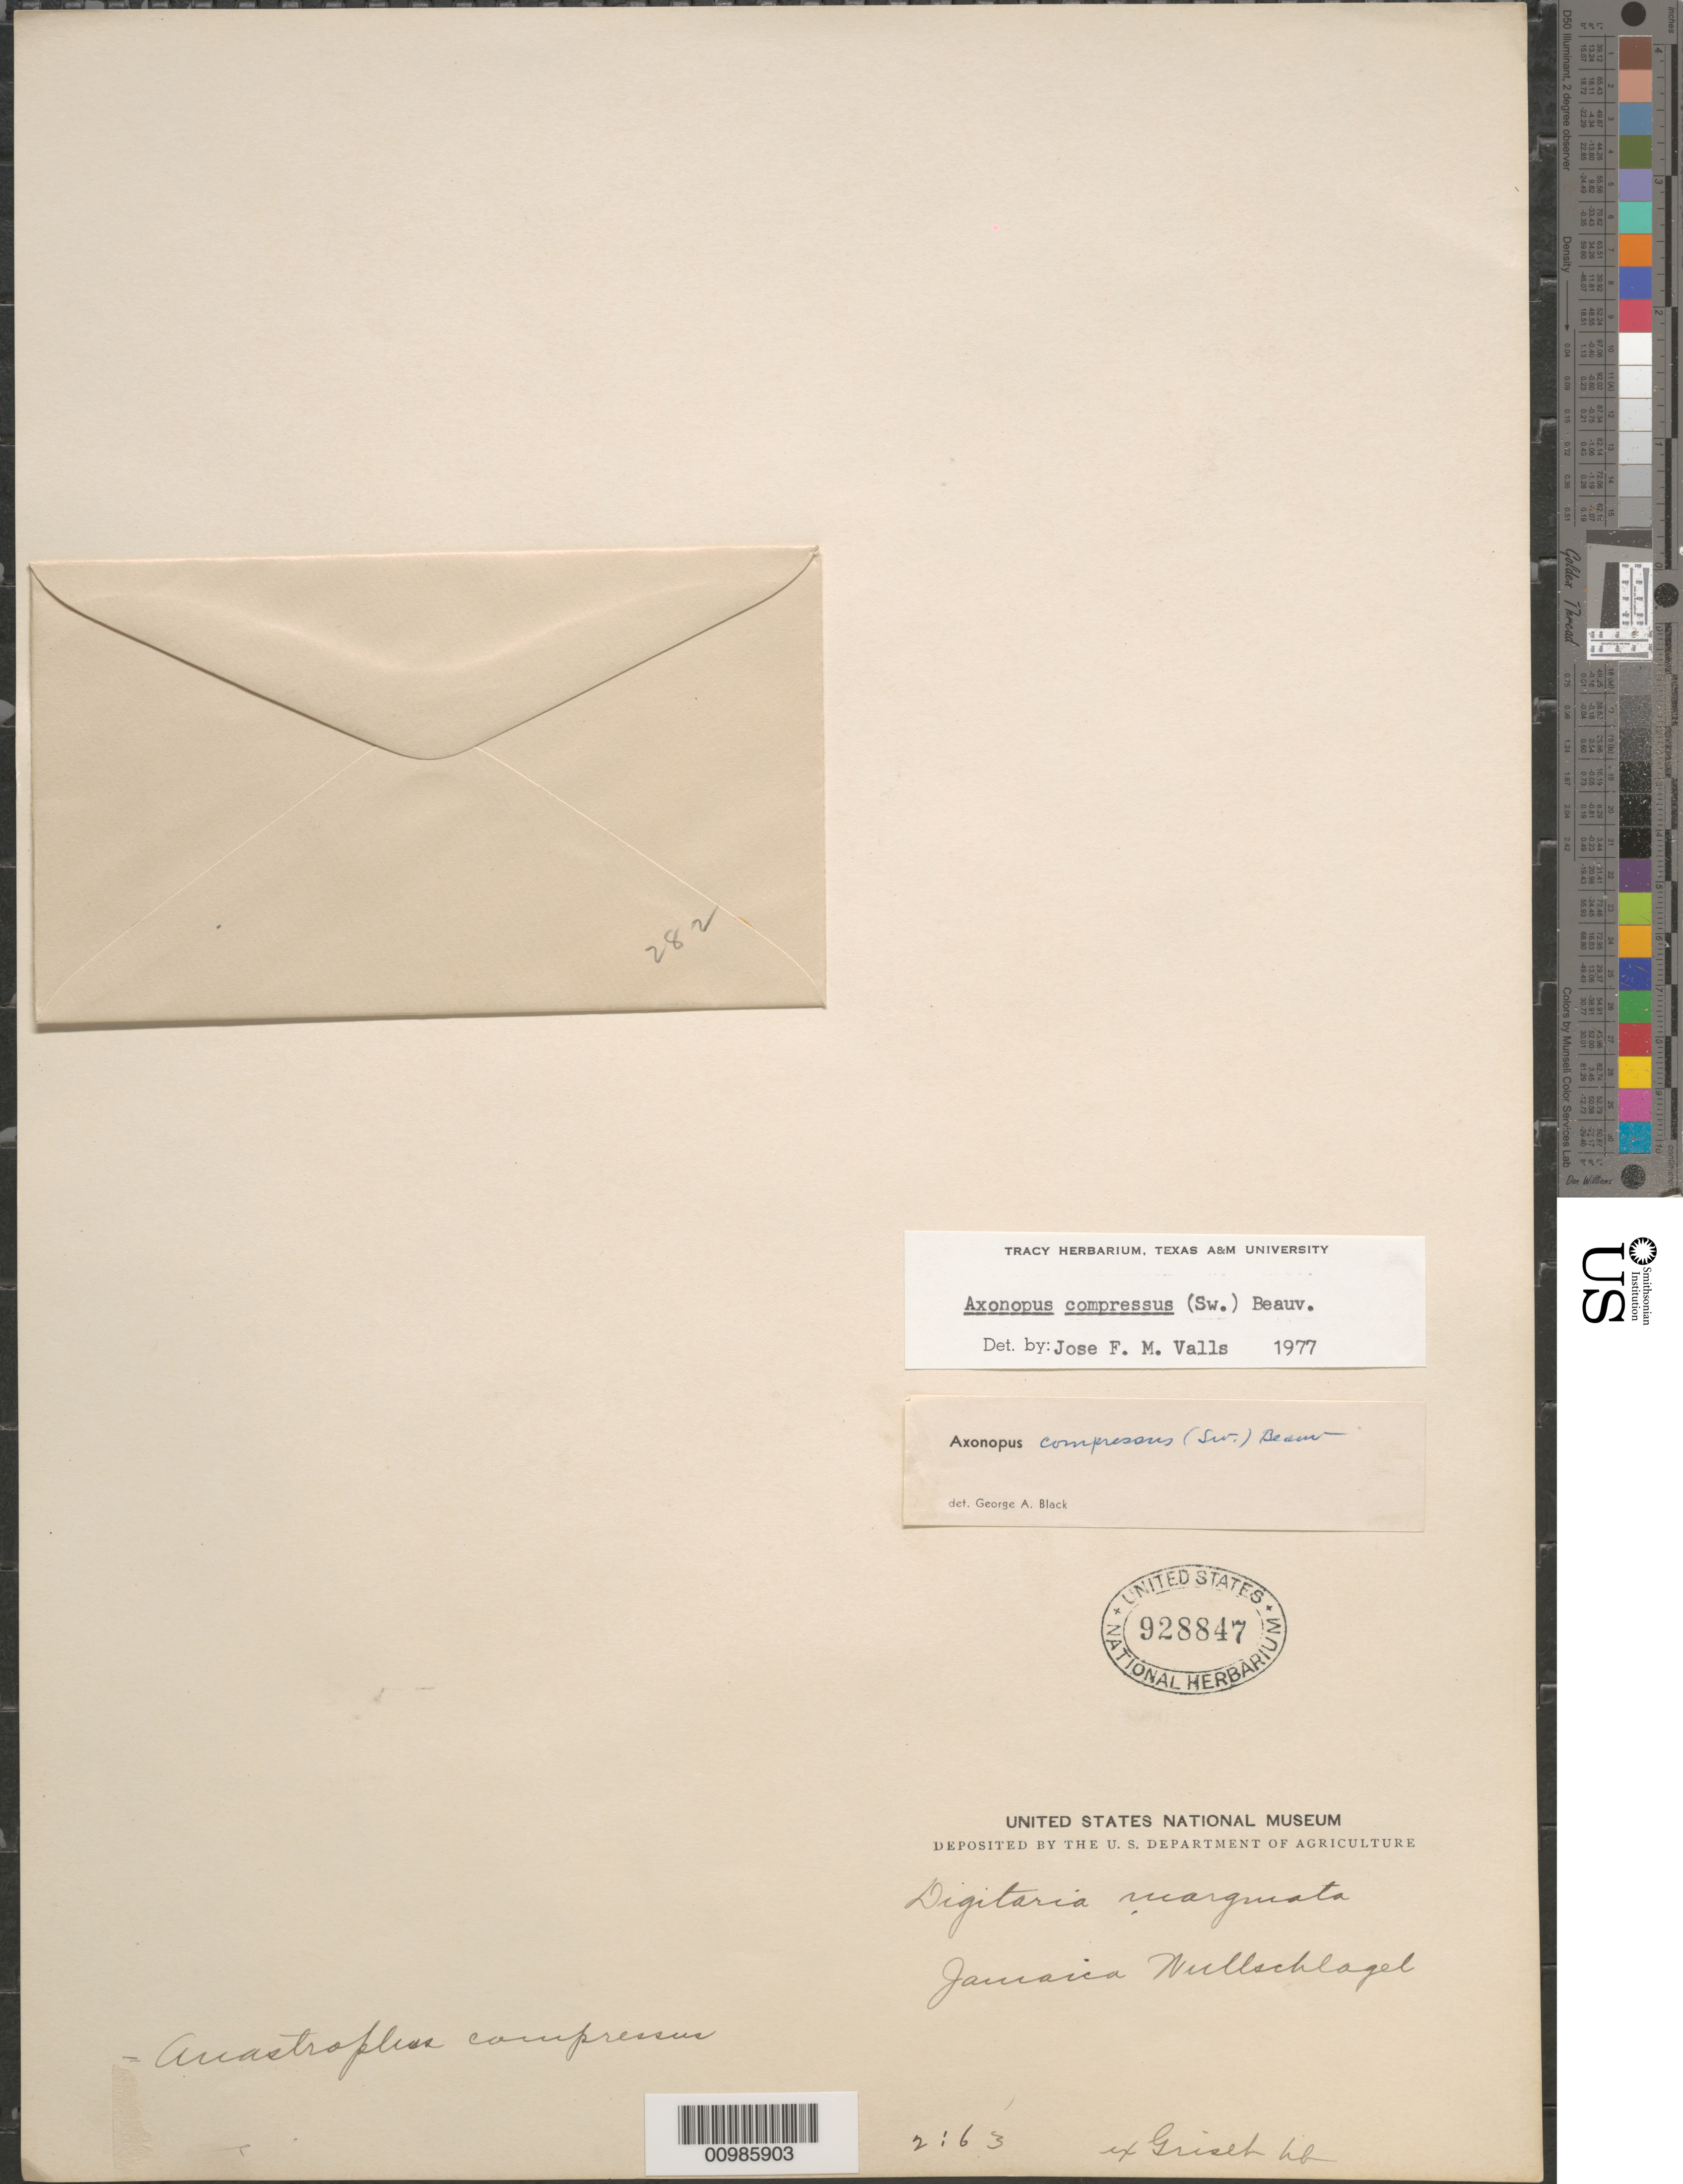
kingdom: Plantae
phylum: Tracheophyta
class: Liliopsida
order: Poales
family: Poaceae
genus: Axonopus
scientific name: Axonopus compressus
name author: (Sw.) P. Beauv.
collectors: H. R. Wullschlaegel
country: Jamaica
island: Jamaica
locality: Isle of Youth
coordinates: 0 N, 0 E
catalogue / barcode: US 928847